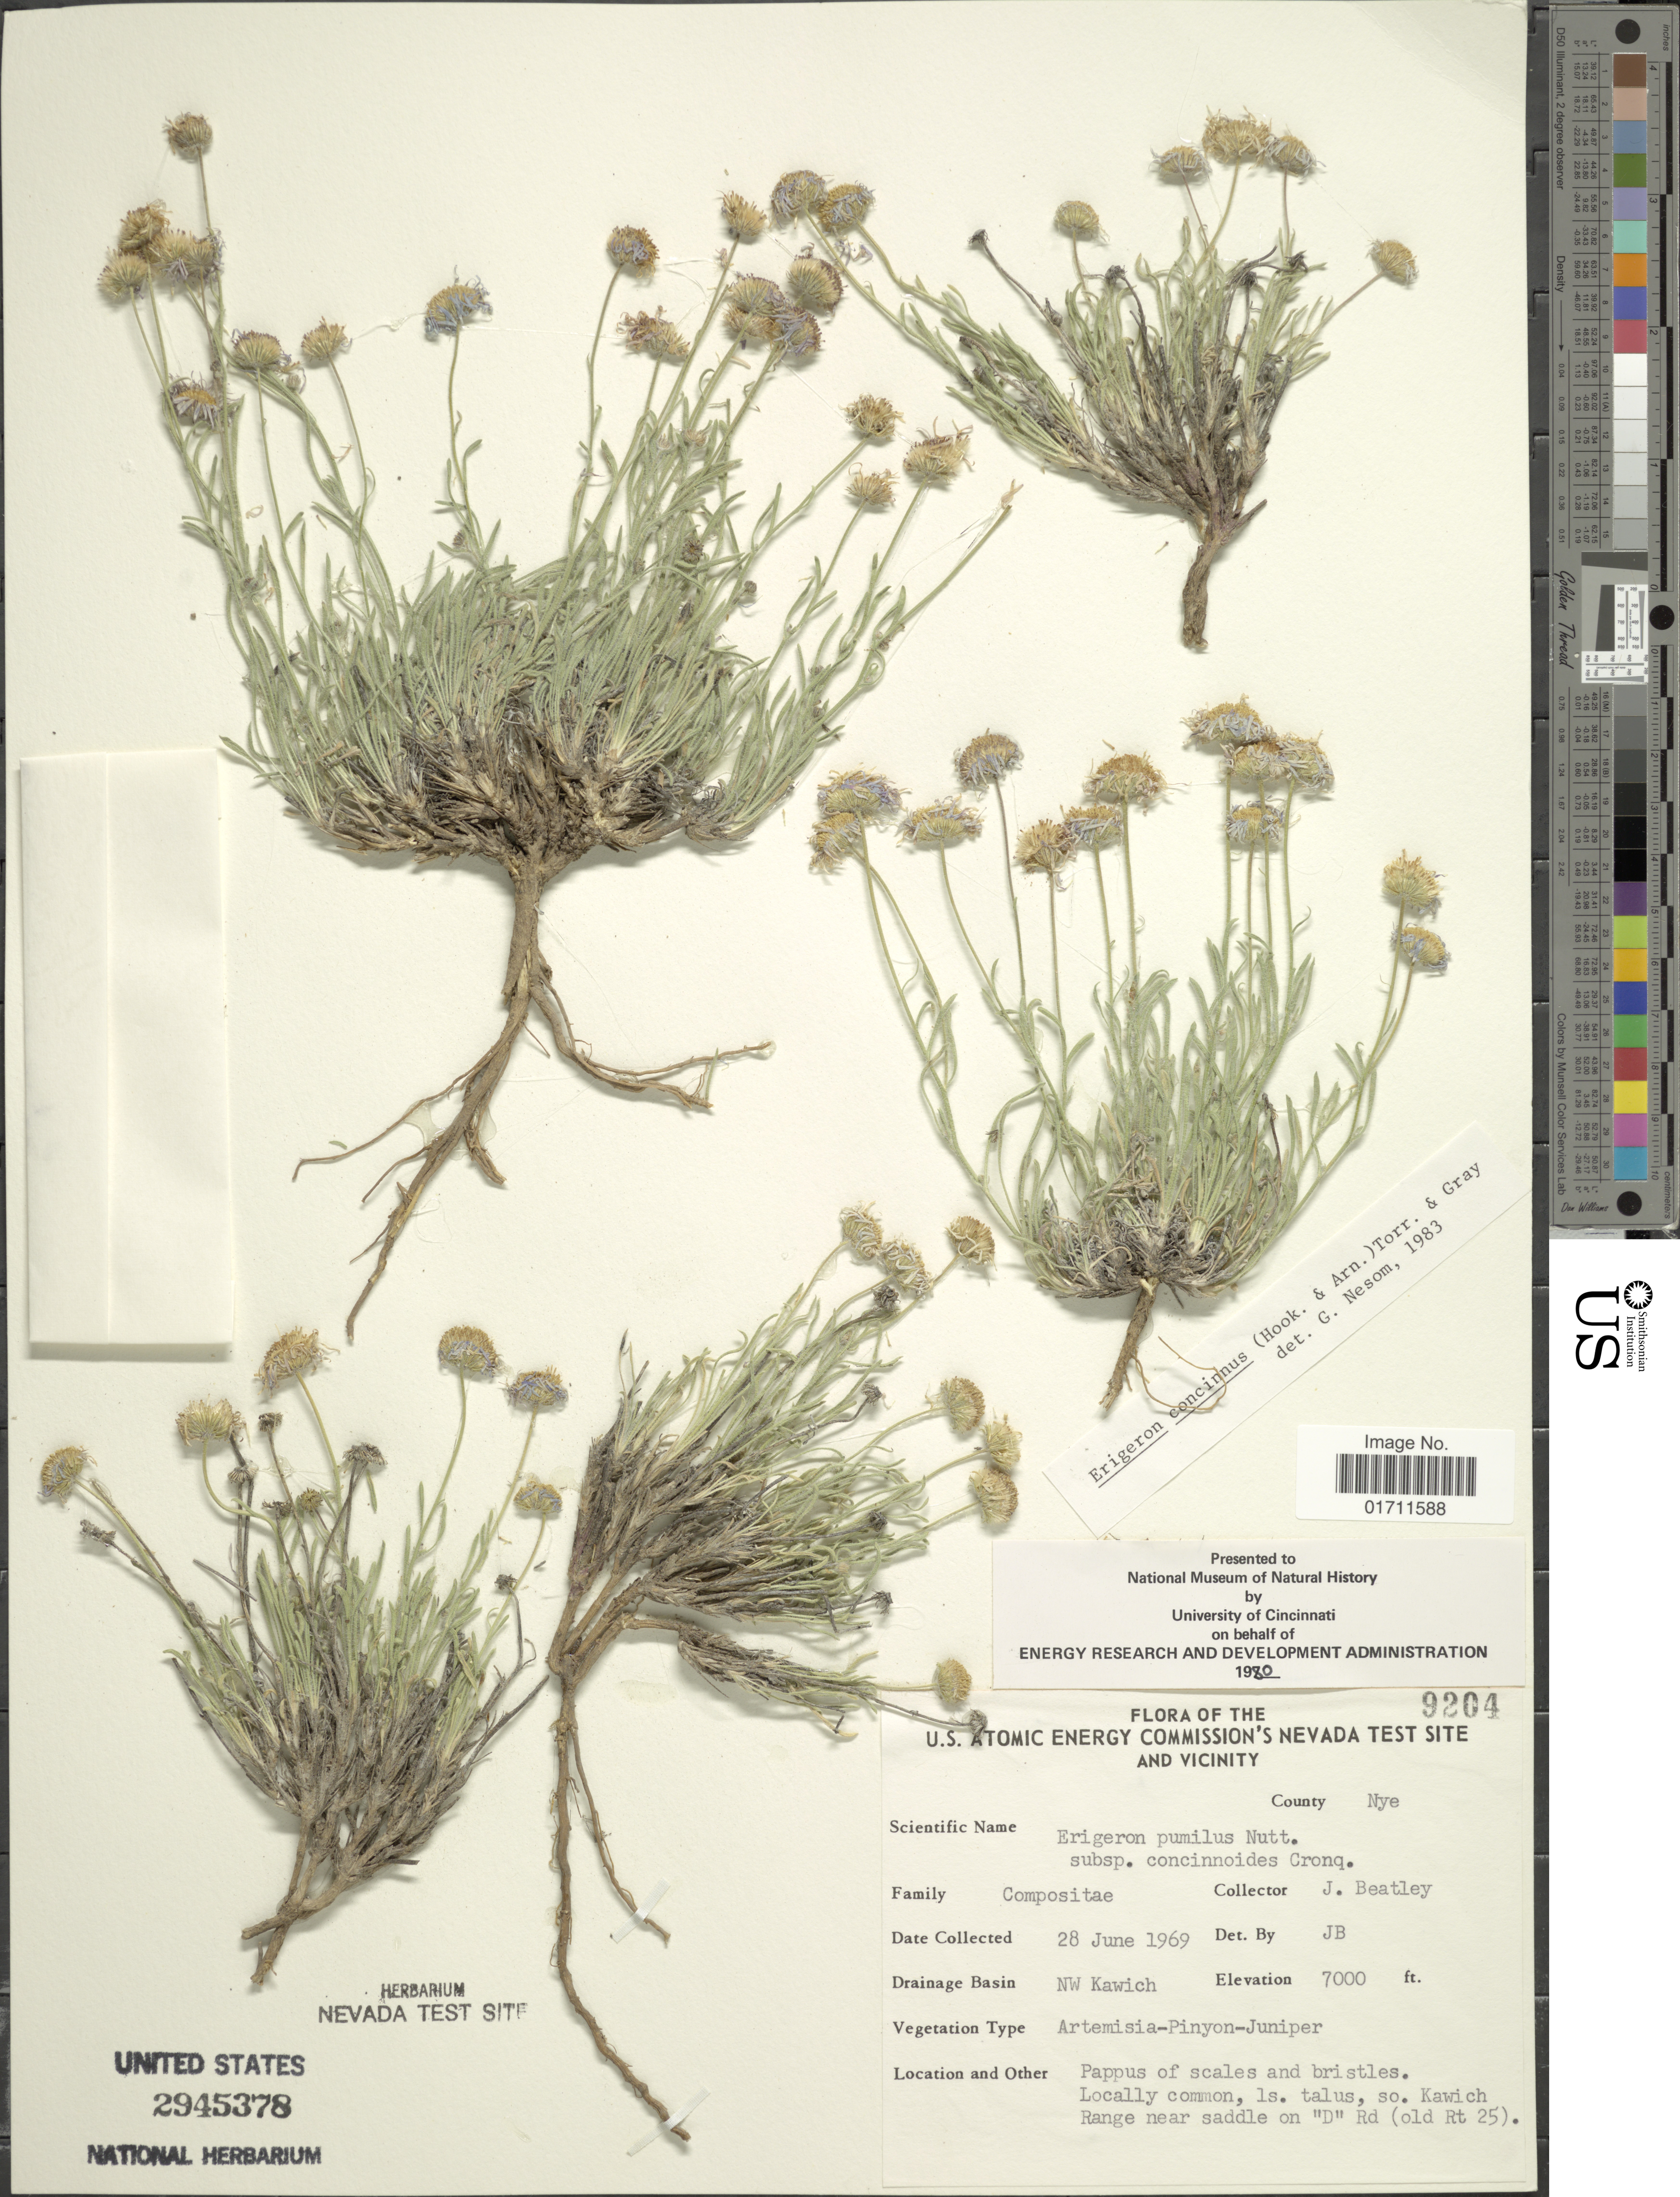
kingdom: Plantae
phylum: Tracheophyta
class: Magnoliopsida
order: Asterales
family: Asteraceae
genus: Erigeron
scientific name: Erigeron concinnus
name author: (Hook. & Arn.) Torr. & A. Gray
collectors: J. C. Beatley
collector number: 9204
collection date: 1969-06-28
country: United States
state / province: Nevada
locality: U.S. Atomic Energy Commisson's Nevada Test Site and Vicinity, County Nye, Drainage Basin NW Kawich, Pappus of scales and bristles. Locally common, Is. talus, so. Kawich Range near saddle on 'D' Rd (old Rt 25)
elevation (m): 2134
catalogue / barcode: US 2945378